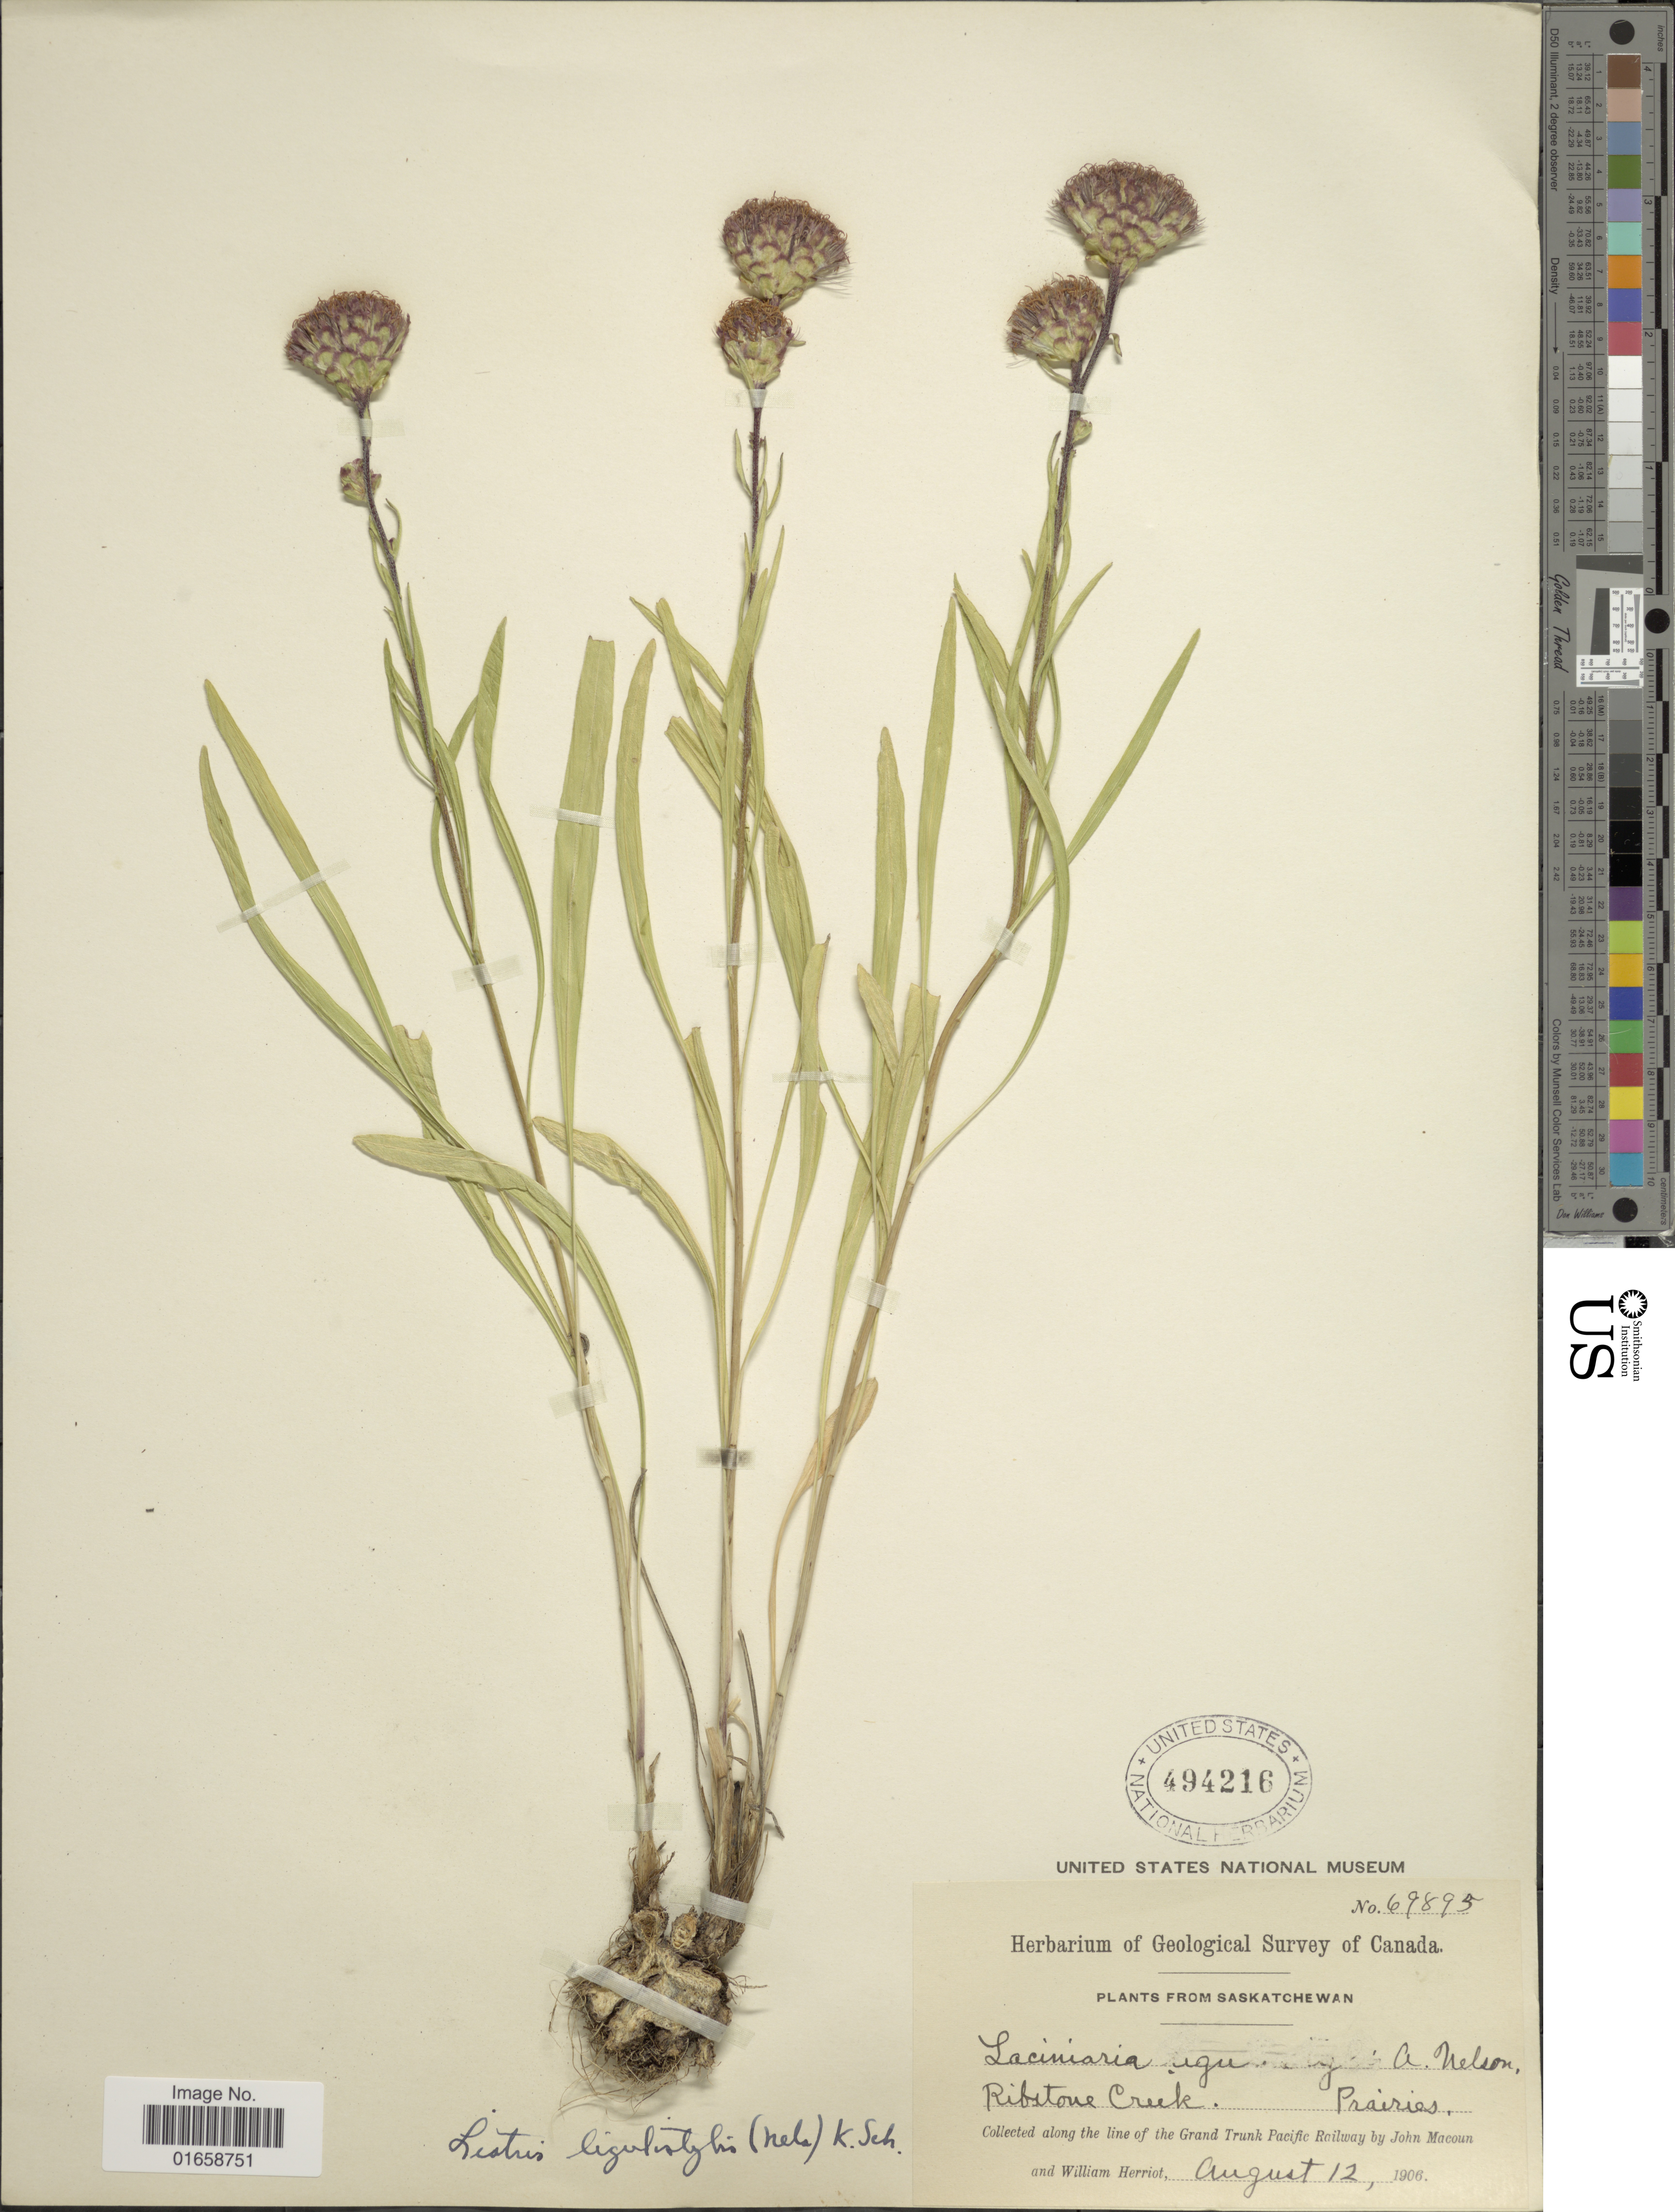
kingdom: Plantae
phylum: Tracheophyta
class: Magnoliopsida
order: Asterales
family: Asteraceae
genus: Liatris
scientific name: Liatris ligulistylis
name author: (A. Nelson) K. Schum.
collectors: J. Macoun & W. Herriot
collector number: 69895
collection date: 1906-08-12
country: Canada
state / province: Saskatchewan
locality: Ribstone Creek, Prairies, along the line of the Grand Trunk Pacific Railway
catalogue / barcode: US 494216